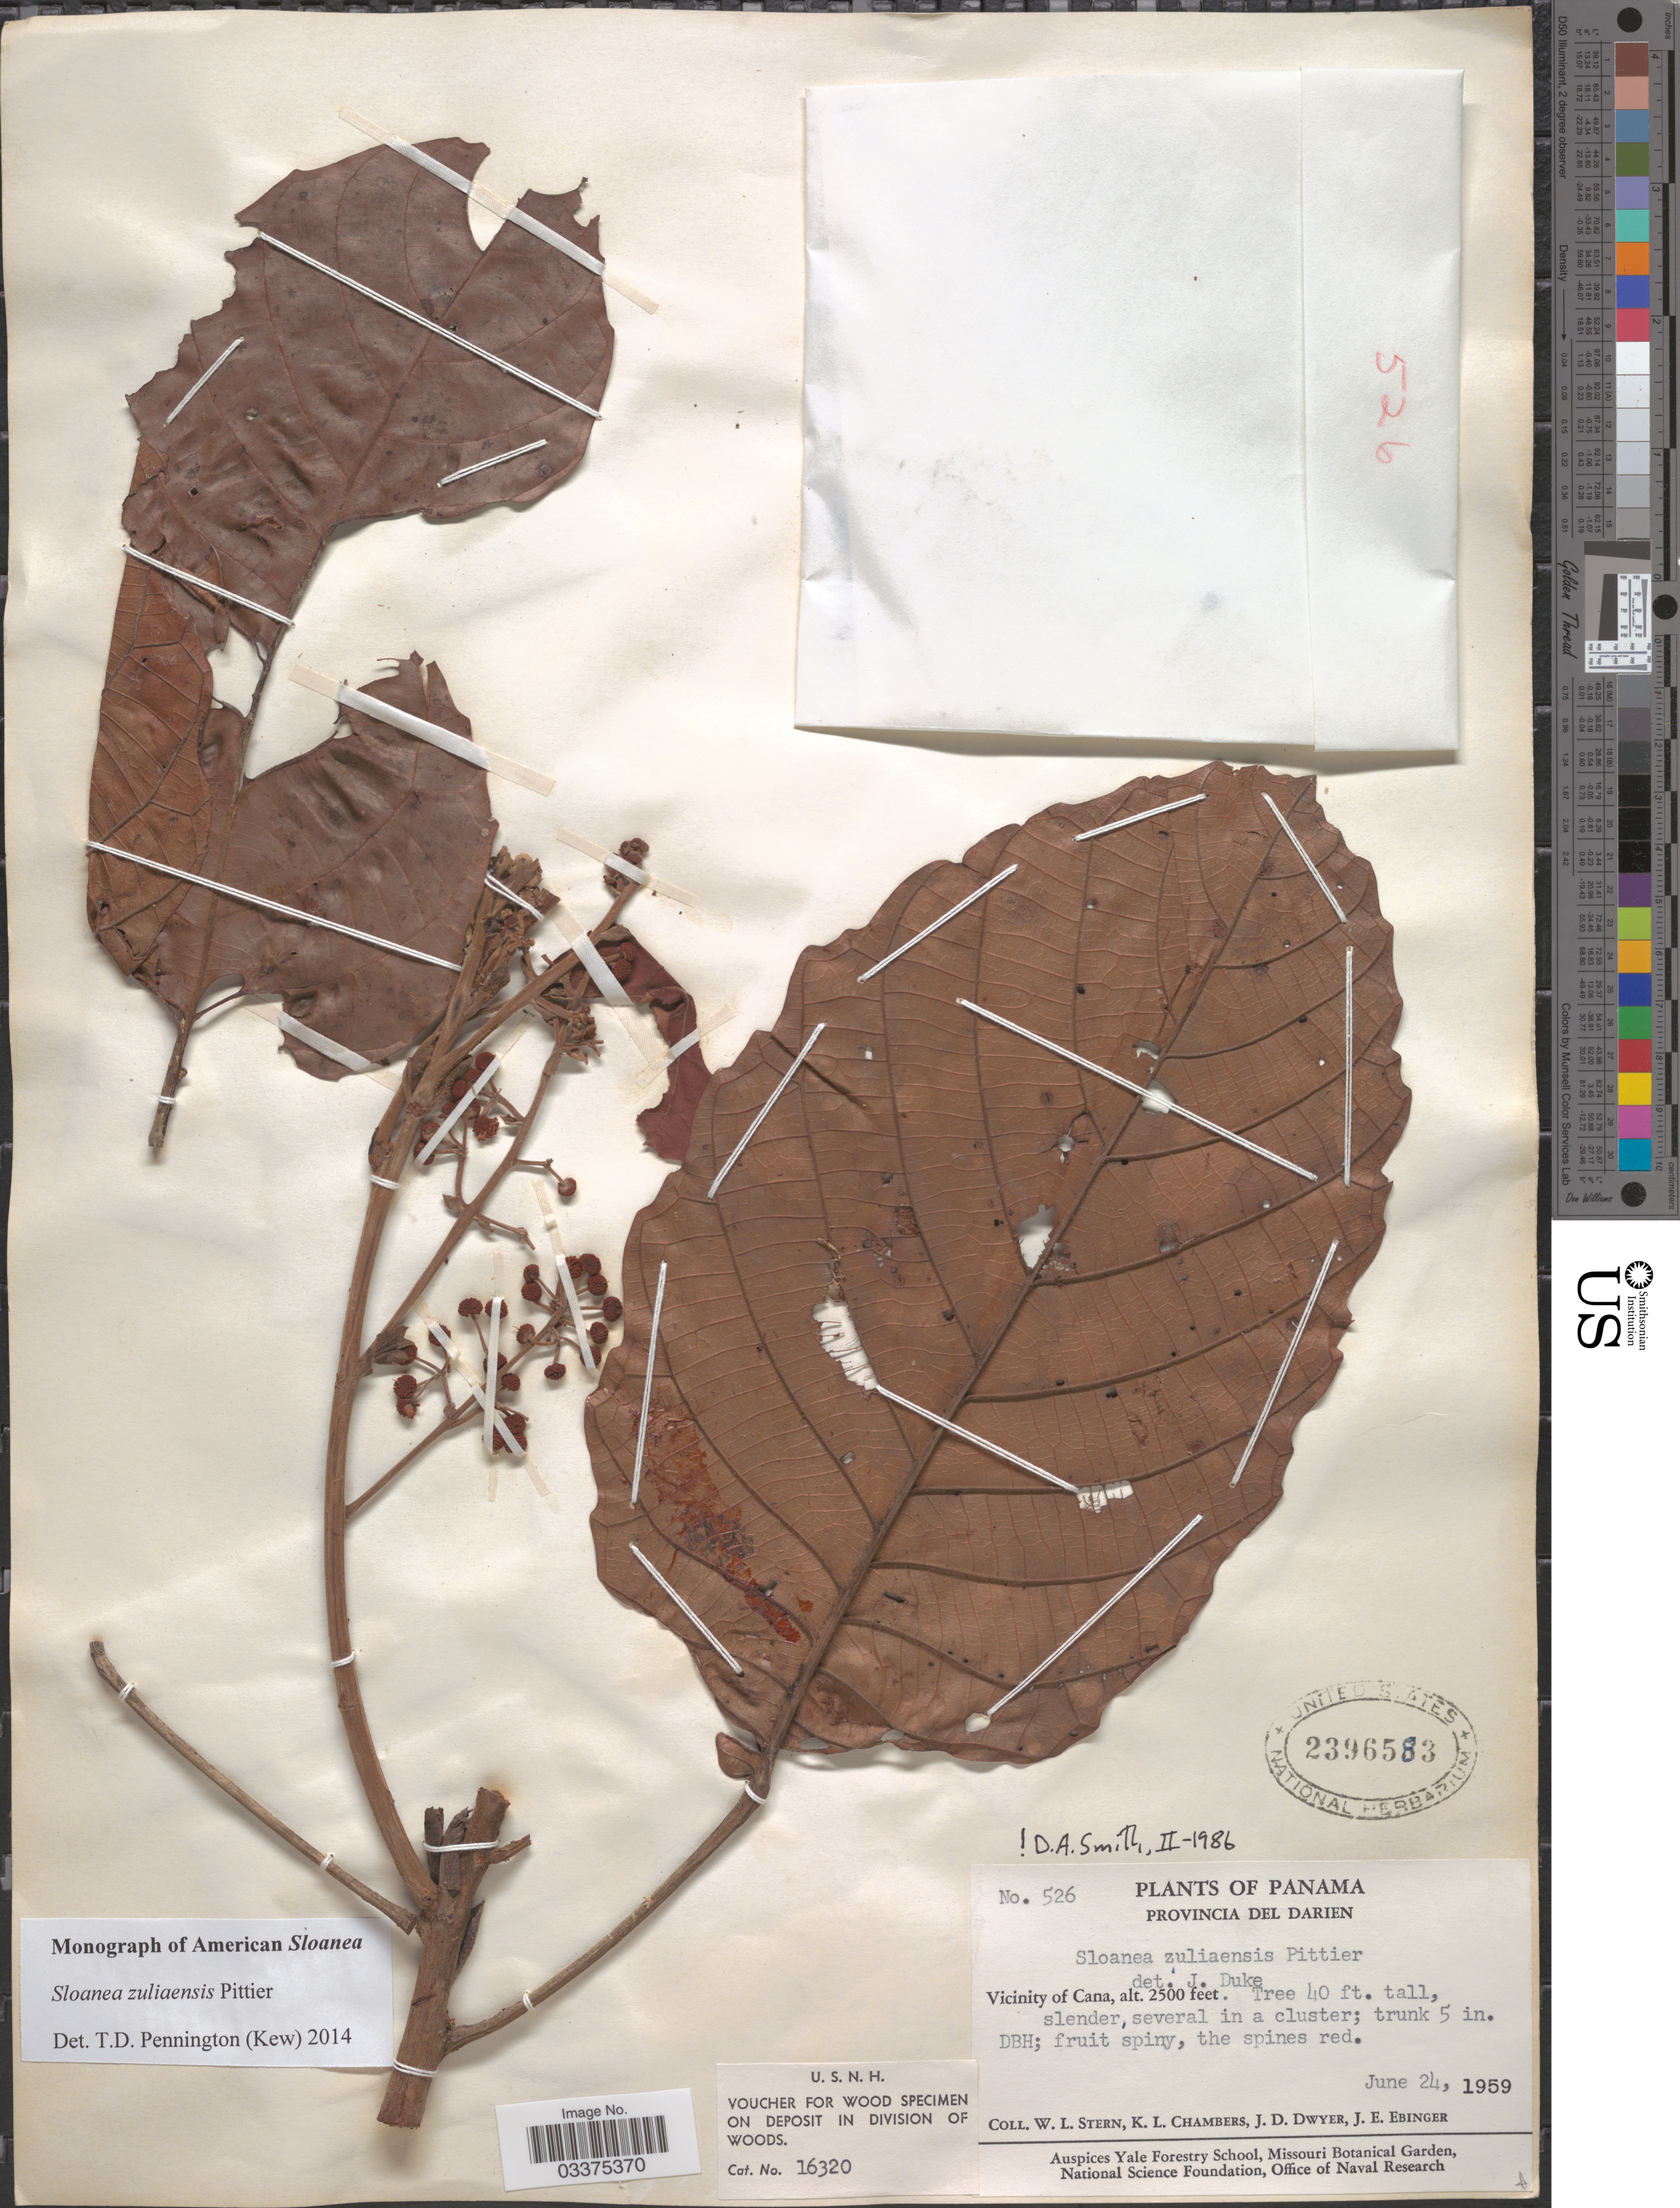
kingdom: Plantae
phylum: Tracheophyta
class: Magnoliopsida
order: Oxalidales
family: Elaeocarpaceae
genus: Sloanea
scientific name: Sloanea zuliaensis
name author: Pittier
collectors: W. L. Stern, K. Chambers, J. D. Dwyer & J. Ebinger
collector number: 526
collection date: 1959-06-24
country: Panama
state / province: Darién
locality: Vicinity of Cana.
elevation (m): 762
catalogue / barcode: US 2396583